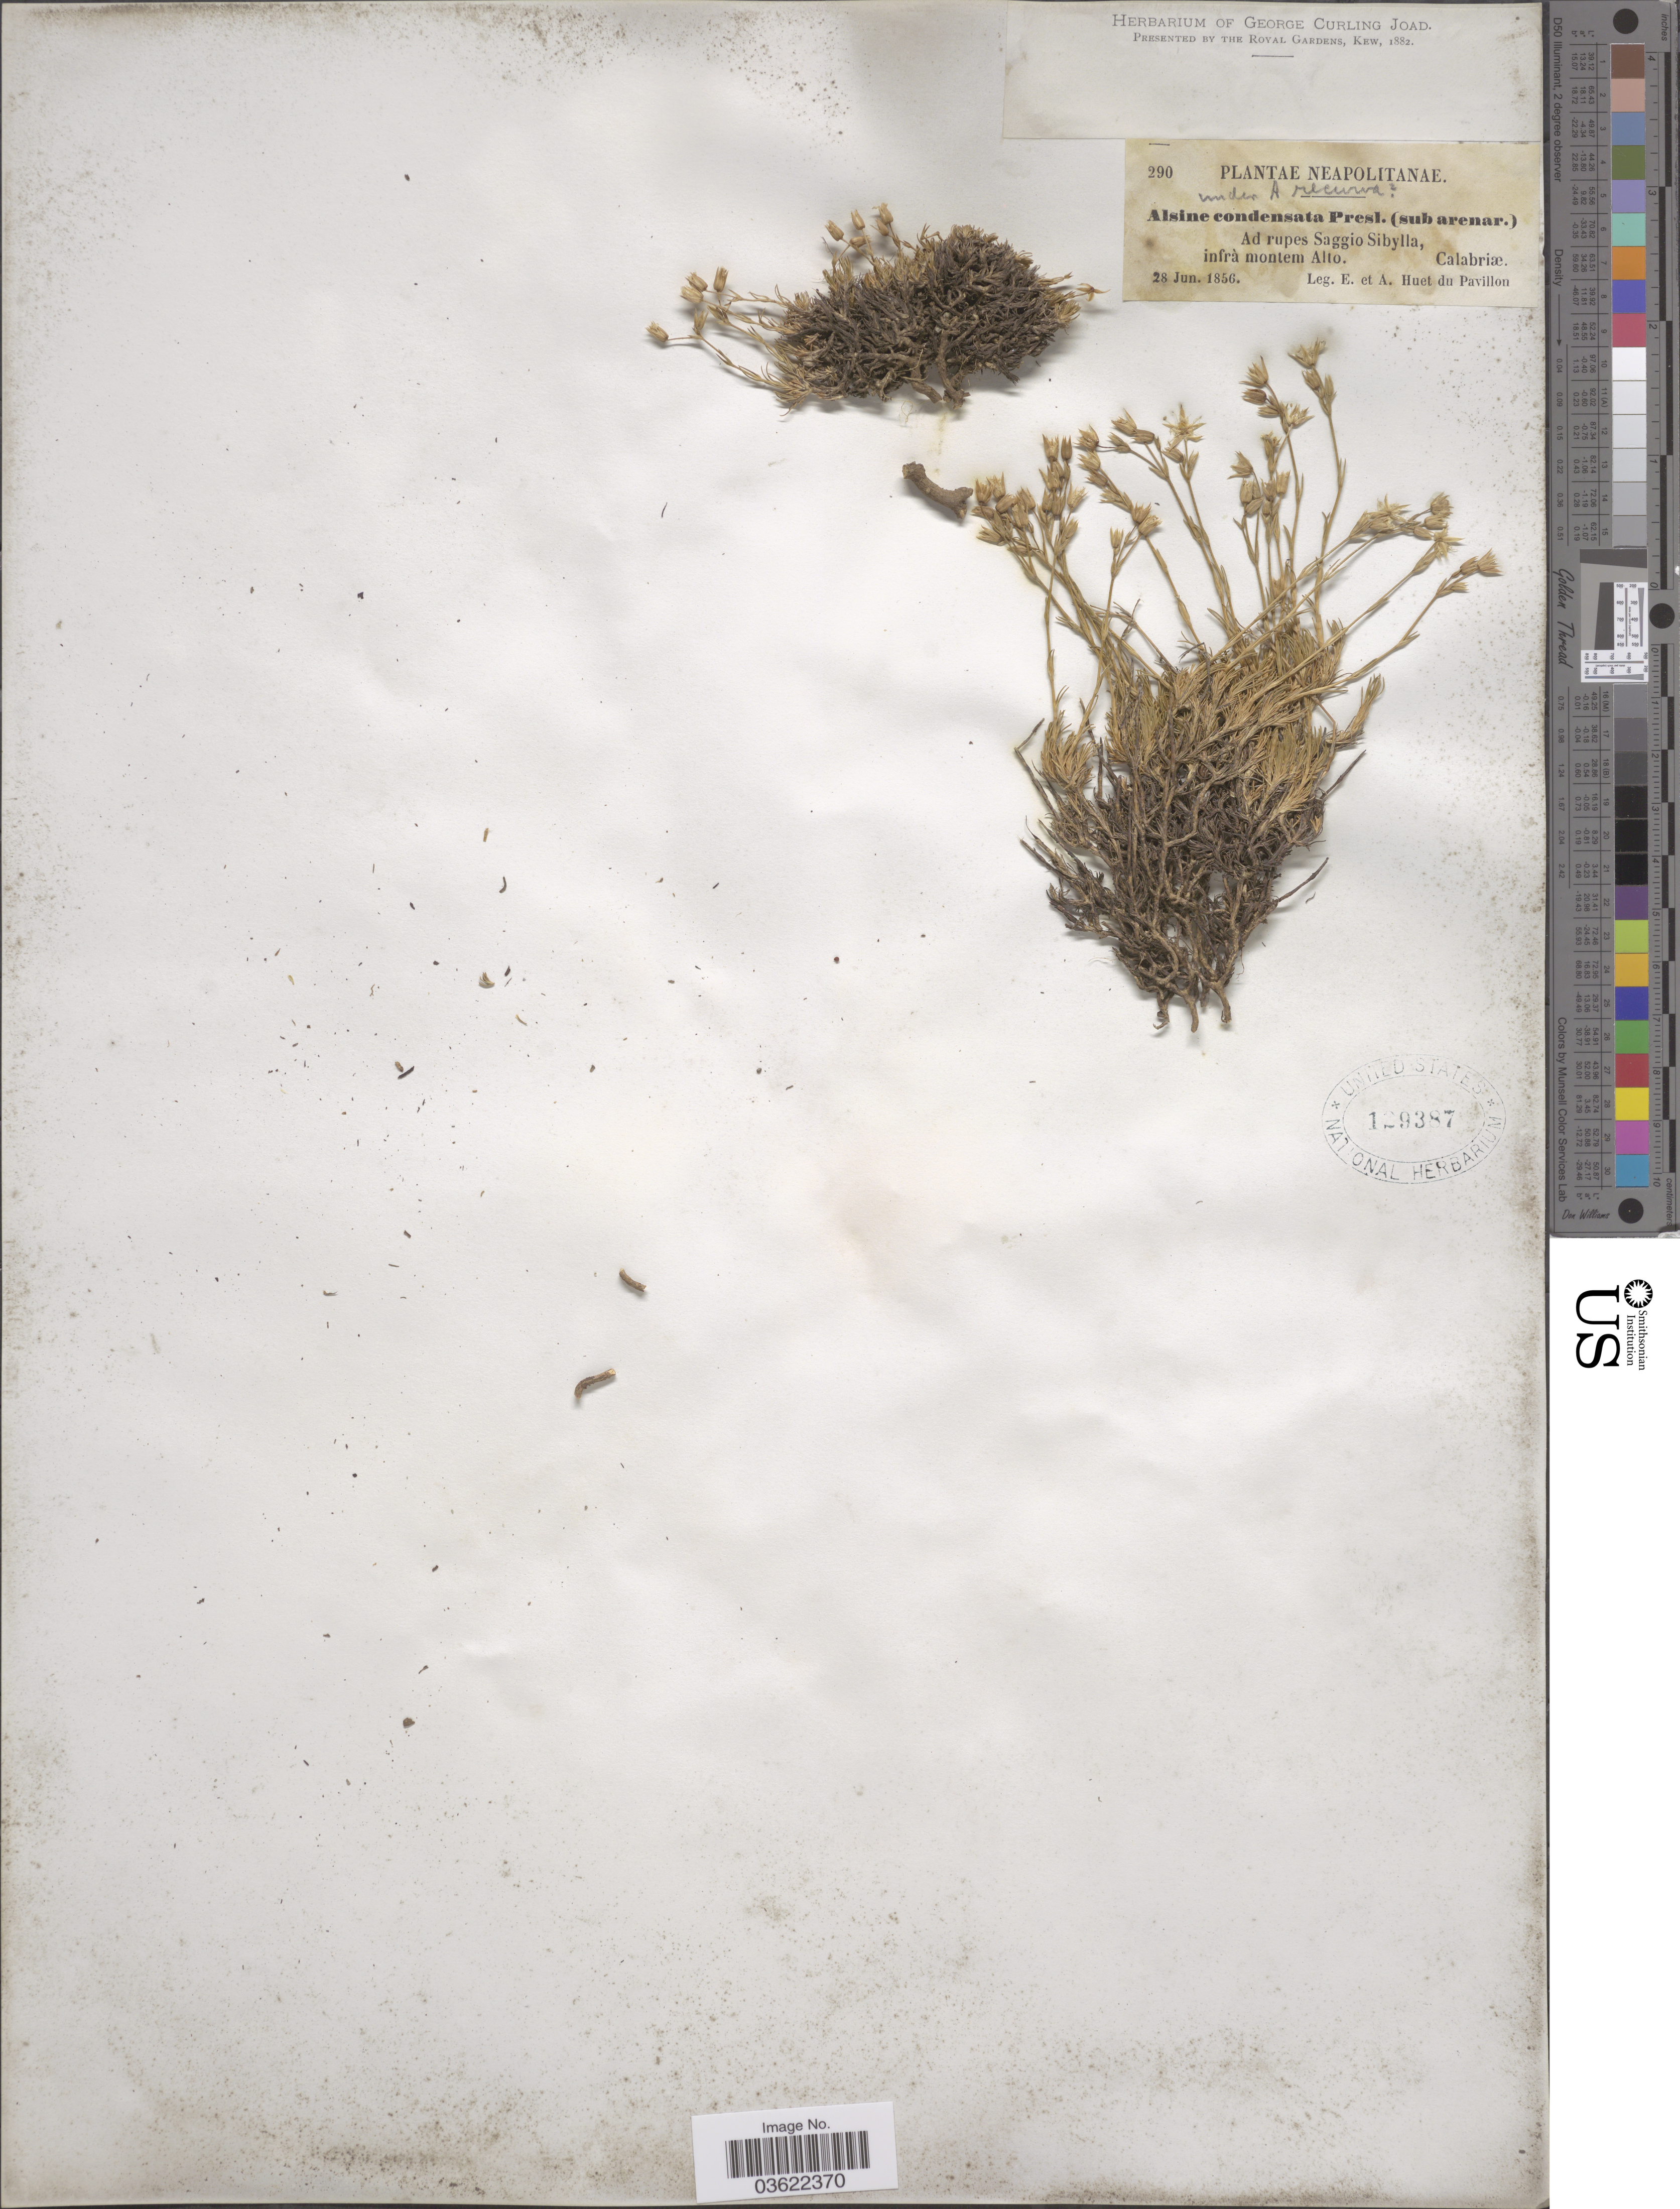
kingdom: Plantae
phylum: Tracheophyta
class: Magnoliopsida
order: Caryophyllales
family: Caryophyllaceae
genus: Arenaria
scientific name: Arenaria recurva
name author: All.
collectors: E. Huet du Pavillon & A. Huet du Pavillon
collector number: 290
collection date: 1856-06-28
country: Italy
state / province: Calabria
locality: Neapolitanæ. Ad rupes Saggio Sibylla, infrà montem Alto. Calabriæ.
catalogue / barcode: US 129387